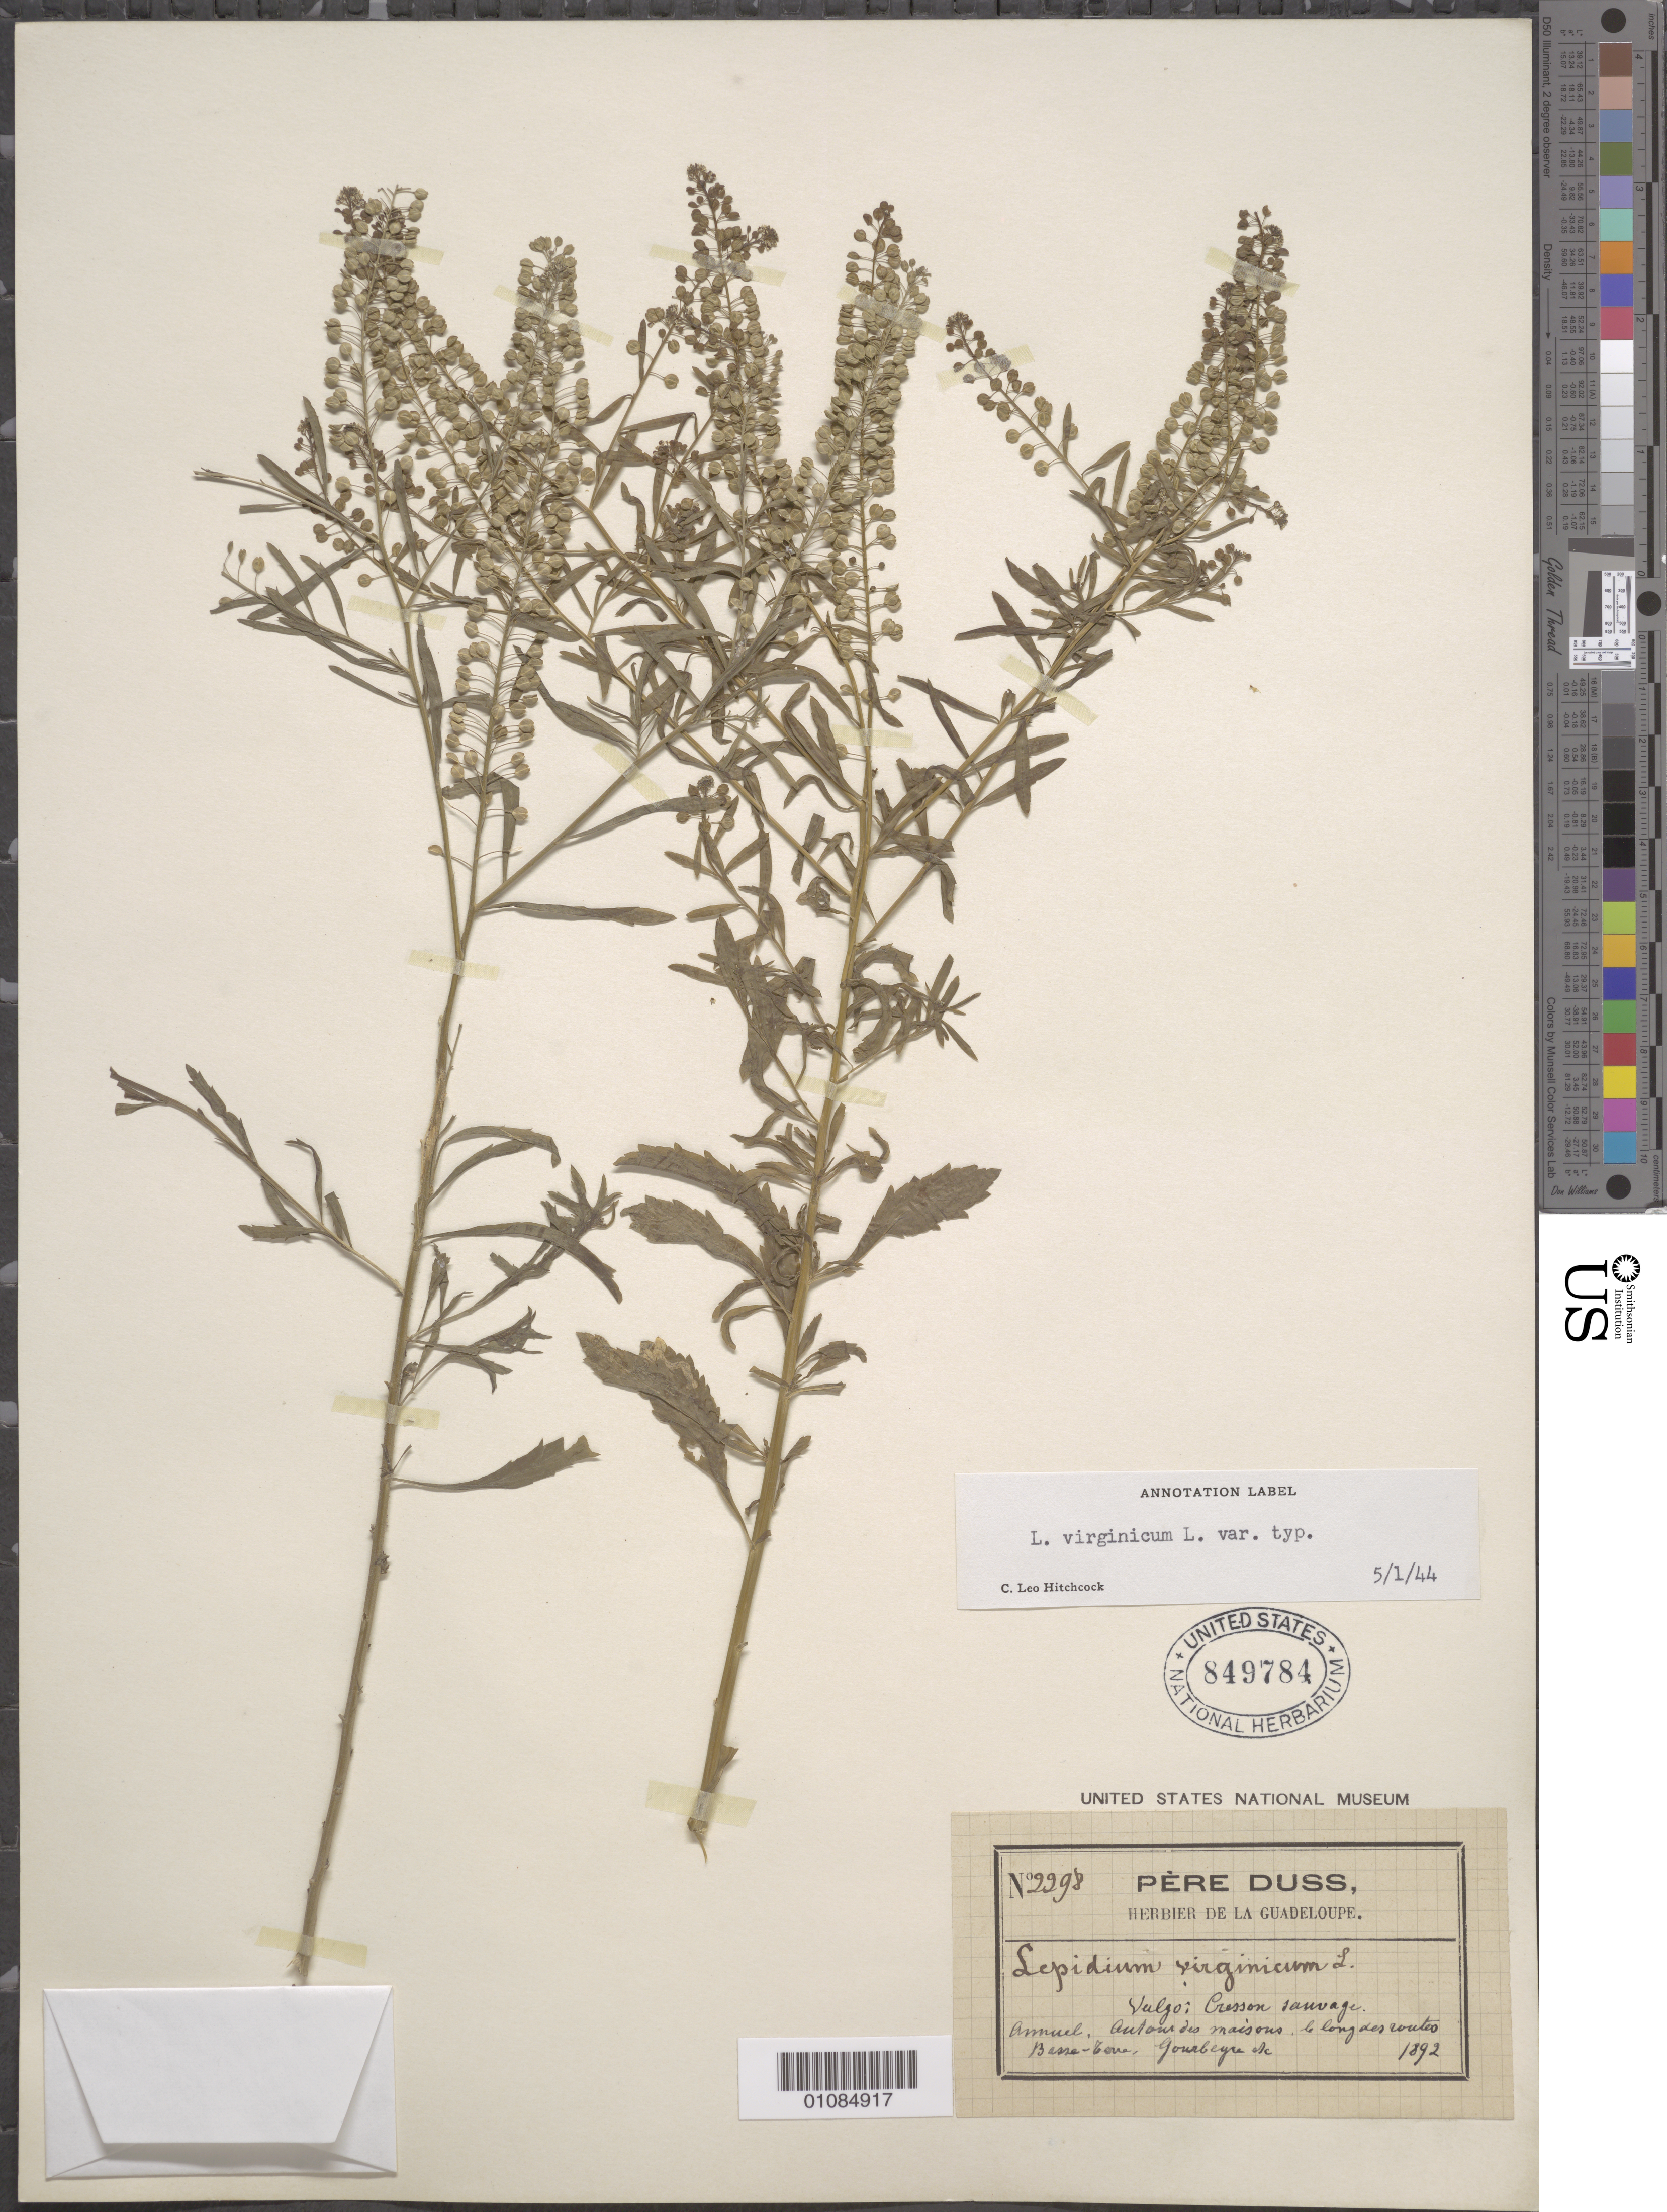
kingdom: Plantae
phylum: Tracheophyta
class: Magnoliopsida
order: Brassicales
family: Brassicaceae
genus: Lepidium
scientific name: Lepidium virginicum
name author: L.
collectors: Père Duss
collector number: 2298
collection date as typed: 1892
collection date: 1892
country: Guadeloupe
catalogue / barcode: US 849784